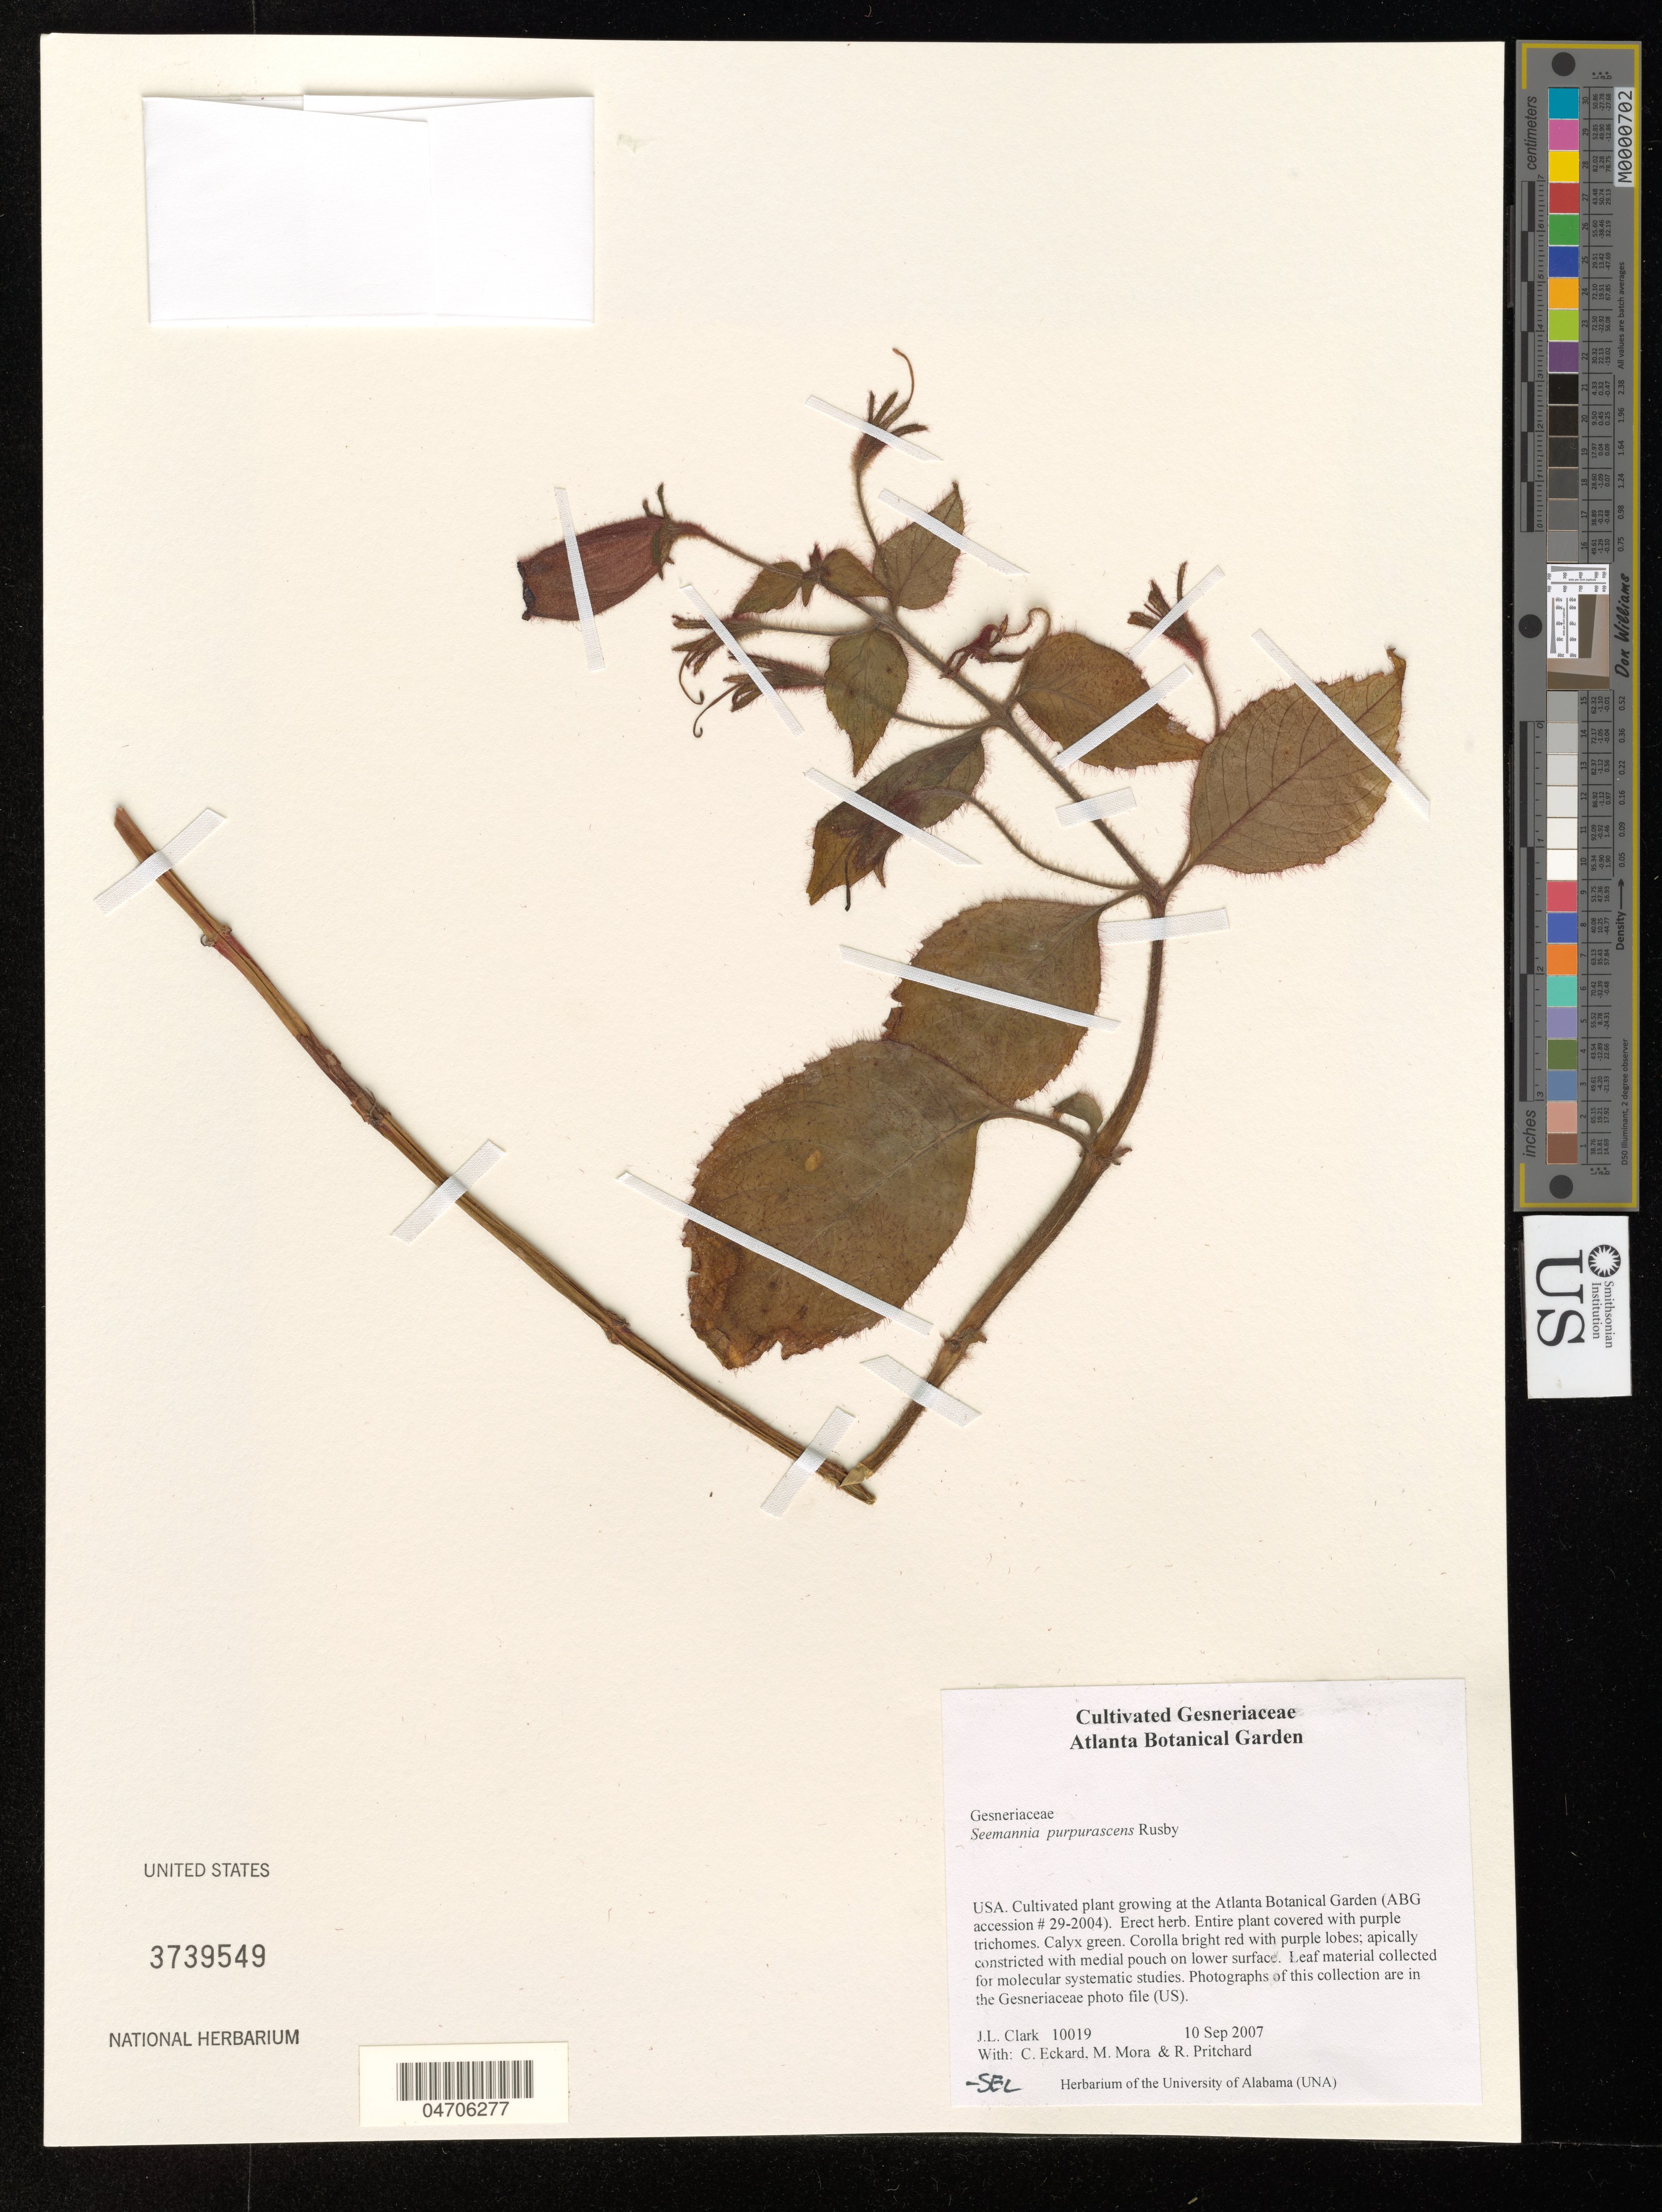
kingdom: Plantae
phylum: Tracheophyta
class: Magnoliopsida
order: Lamiales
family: Gesneriaceae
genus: Seemannia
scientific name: Seemannia purpurascens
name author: Rusby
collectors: J. L. Clark, C. Eckard, M. Mora & R. Pritchard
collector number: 10019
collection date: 2007-09-10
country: United States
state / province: Florida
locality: Cultivated plant growing at the Atlanta Botanical Garden (ABG accession #29-2004).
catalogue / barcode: US 3739549